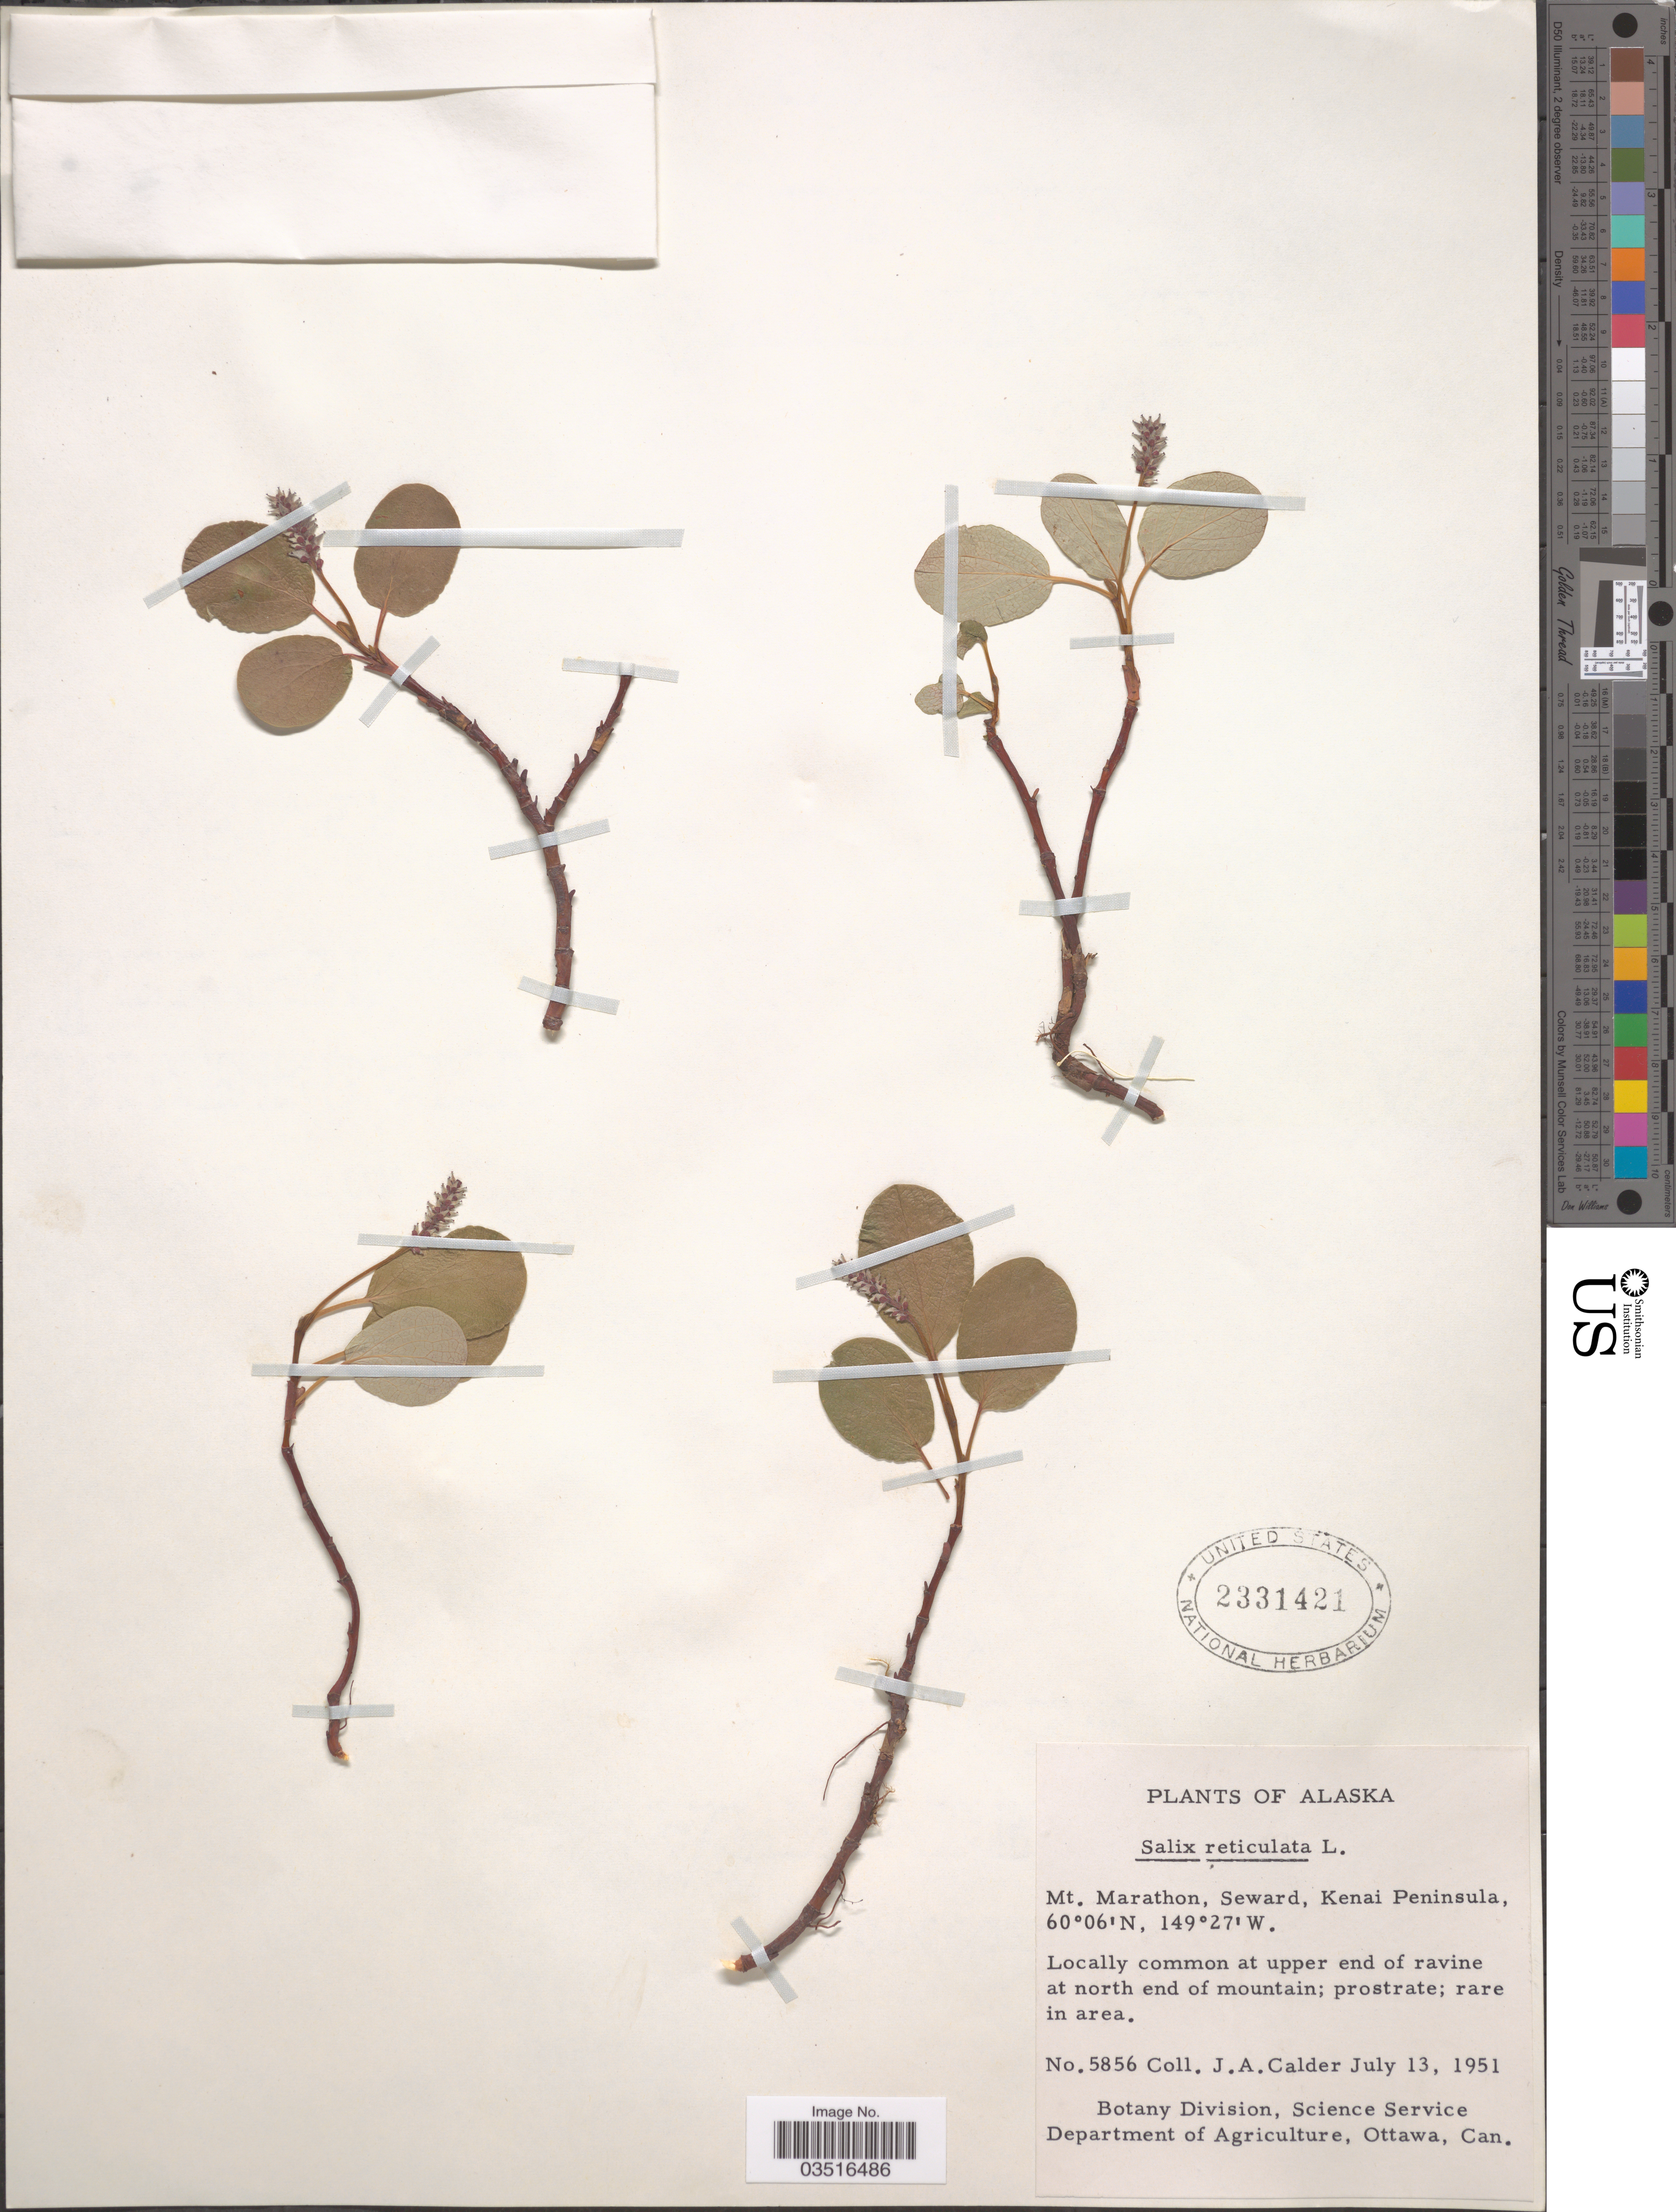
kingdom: Plantae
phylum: Tracheophyta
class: Magnoliopsida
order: Malpighiales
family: Salicaceae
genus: Salix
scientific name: Salix reticulata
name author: L.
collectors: J. A. Calder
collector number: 5856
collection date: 1951-07-13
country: United States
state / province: Alaska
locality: Mt. Marathon, Seward, Kenai Peninsula. Upper end of ravine at north end of mountain.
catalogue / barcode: US 2331421